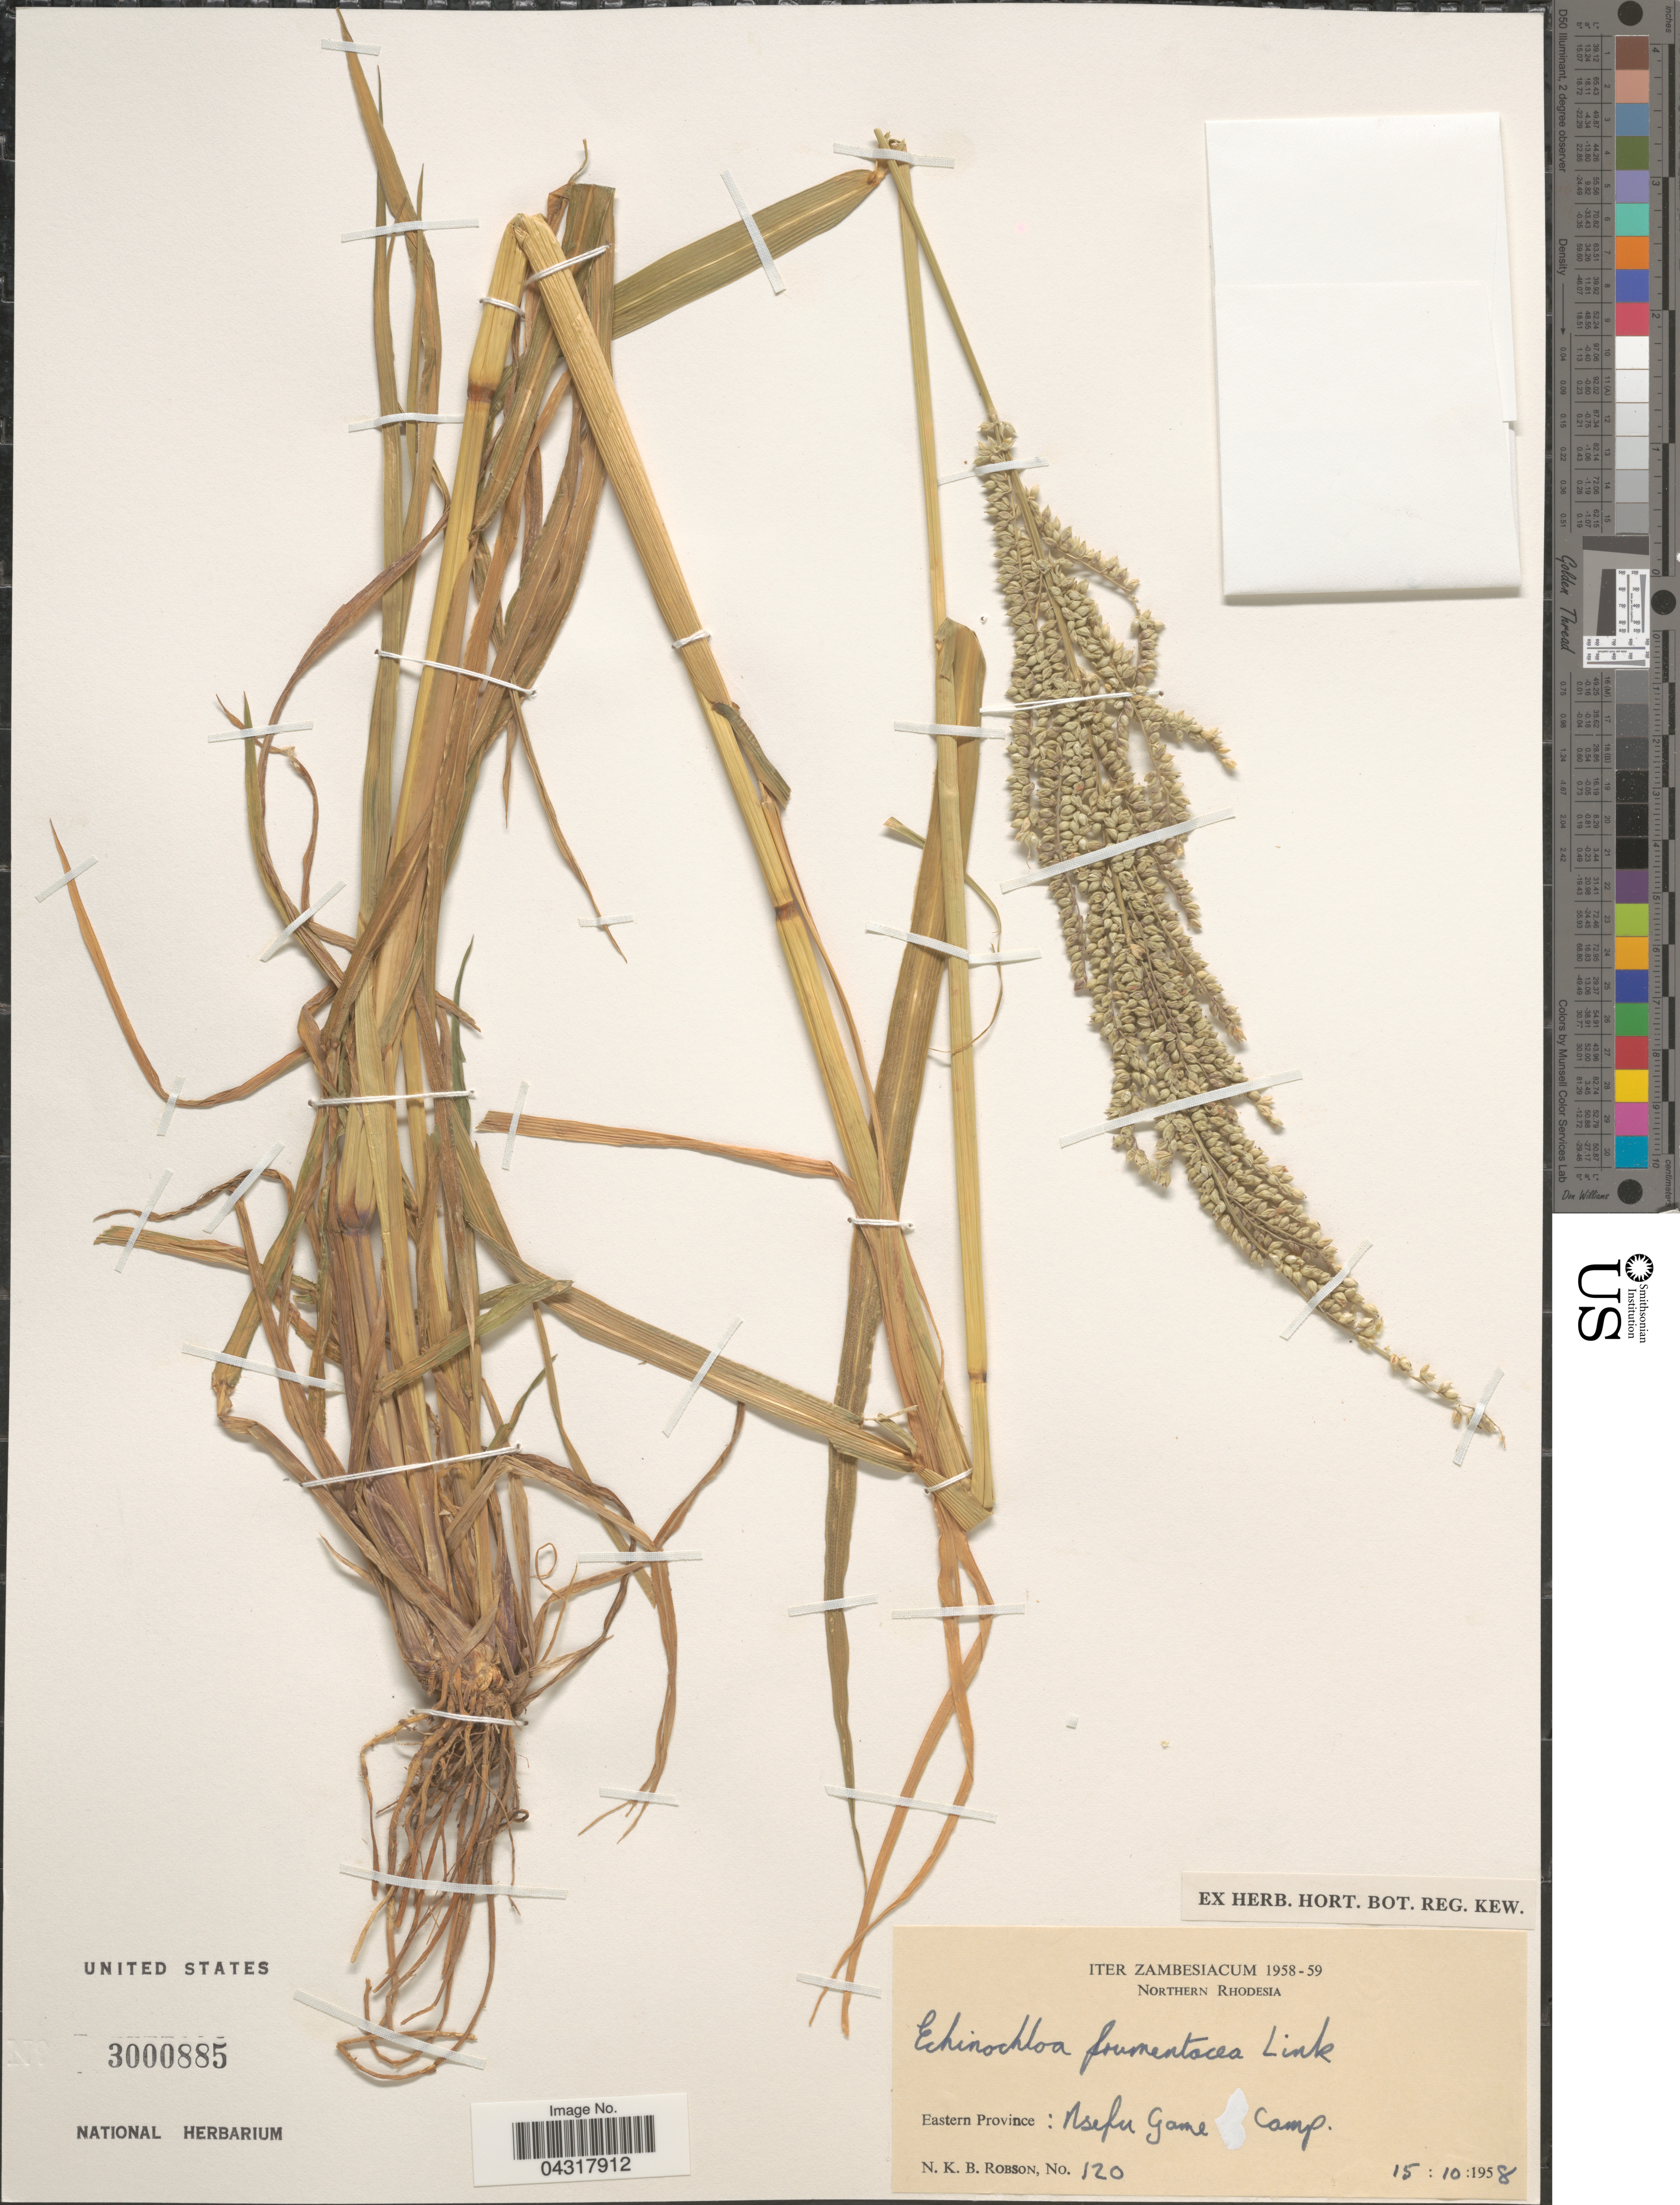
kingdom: Plantae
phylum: Tracheophyta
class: Liliopsida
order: Poales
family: Poaceae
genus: Echinochloa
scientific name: Echinochloa crus-galli var. frumentacea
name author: (Link) W. Wight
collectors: N. Robson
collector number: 120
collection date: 1958-10-15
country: Zambia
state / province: Eastern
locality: Iter Zambesiacum 1958 - 59. Northern Rhodesia. Eastern Province: Nsefu Game Camp.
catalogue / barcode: US 3000885